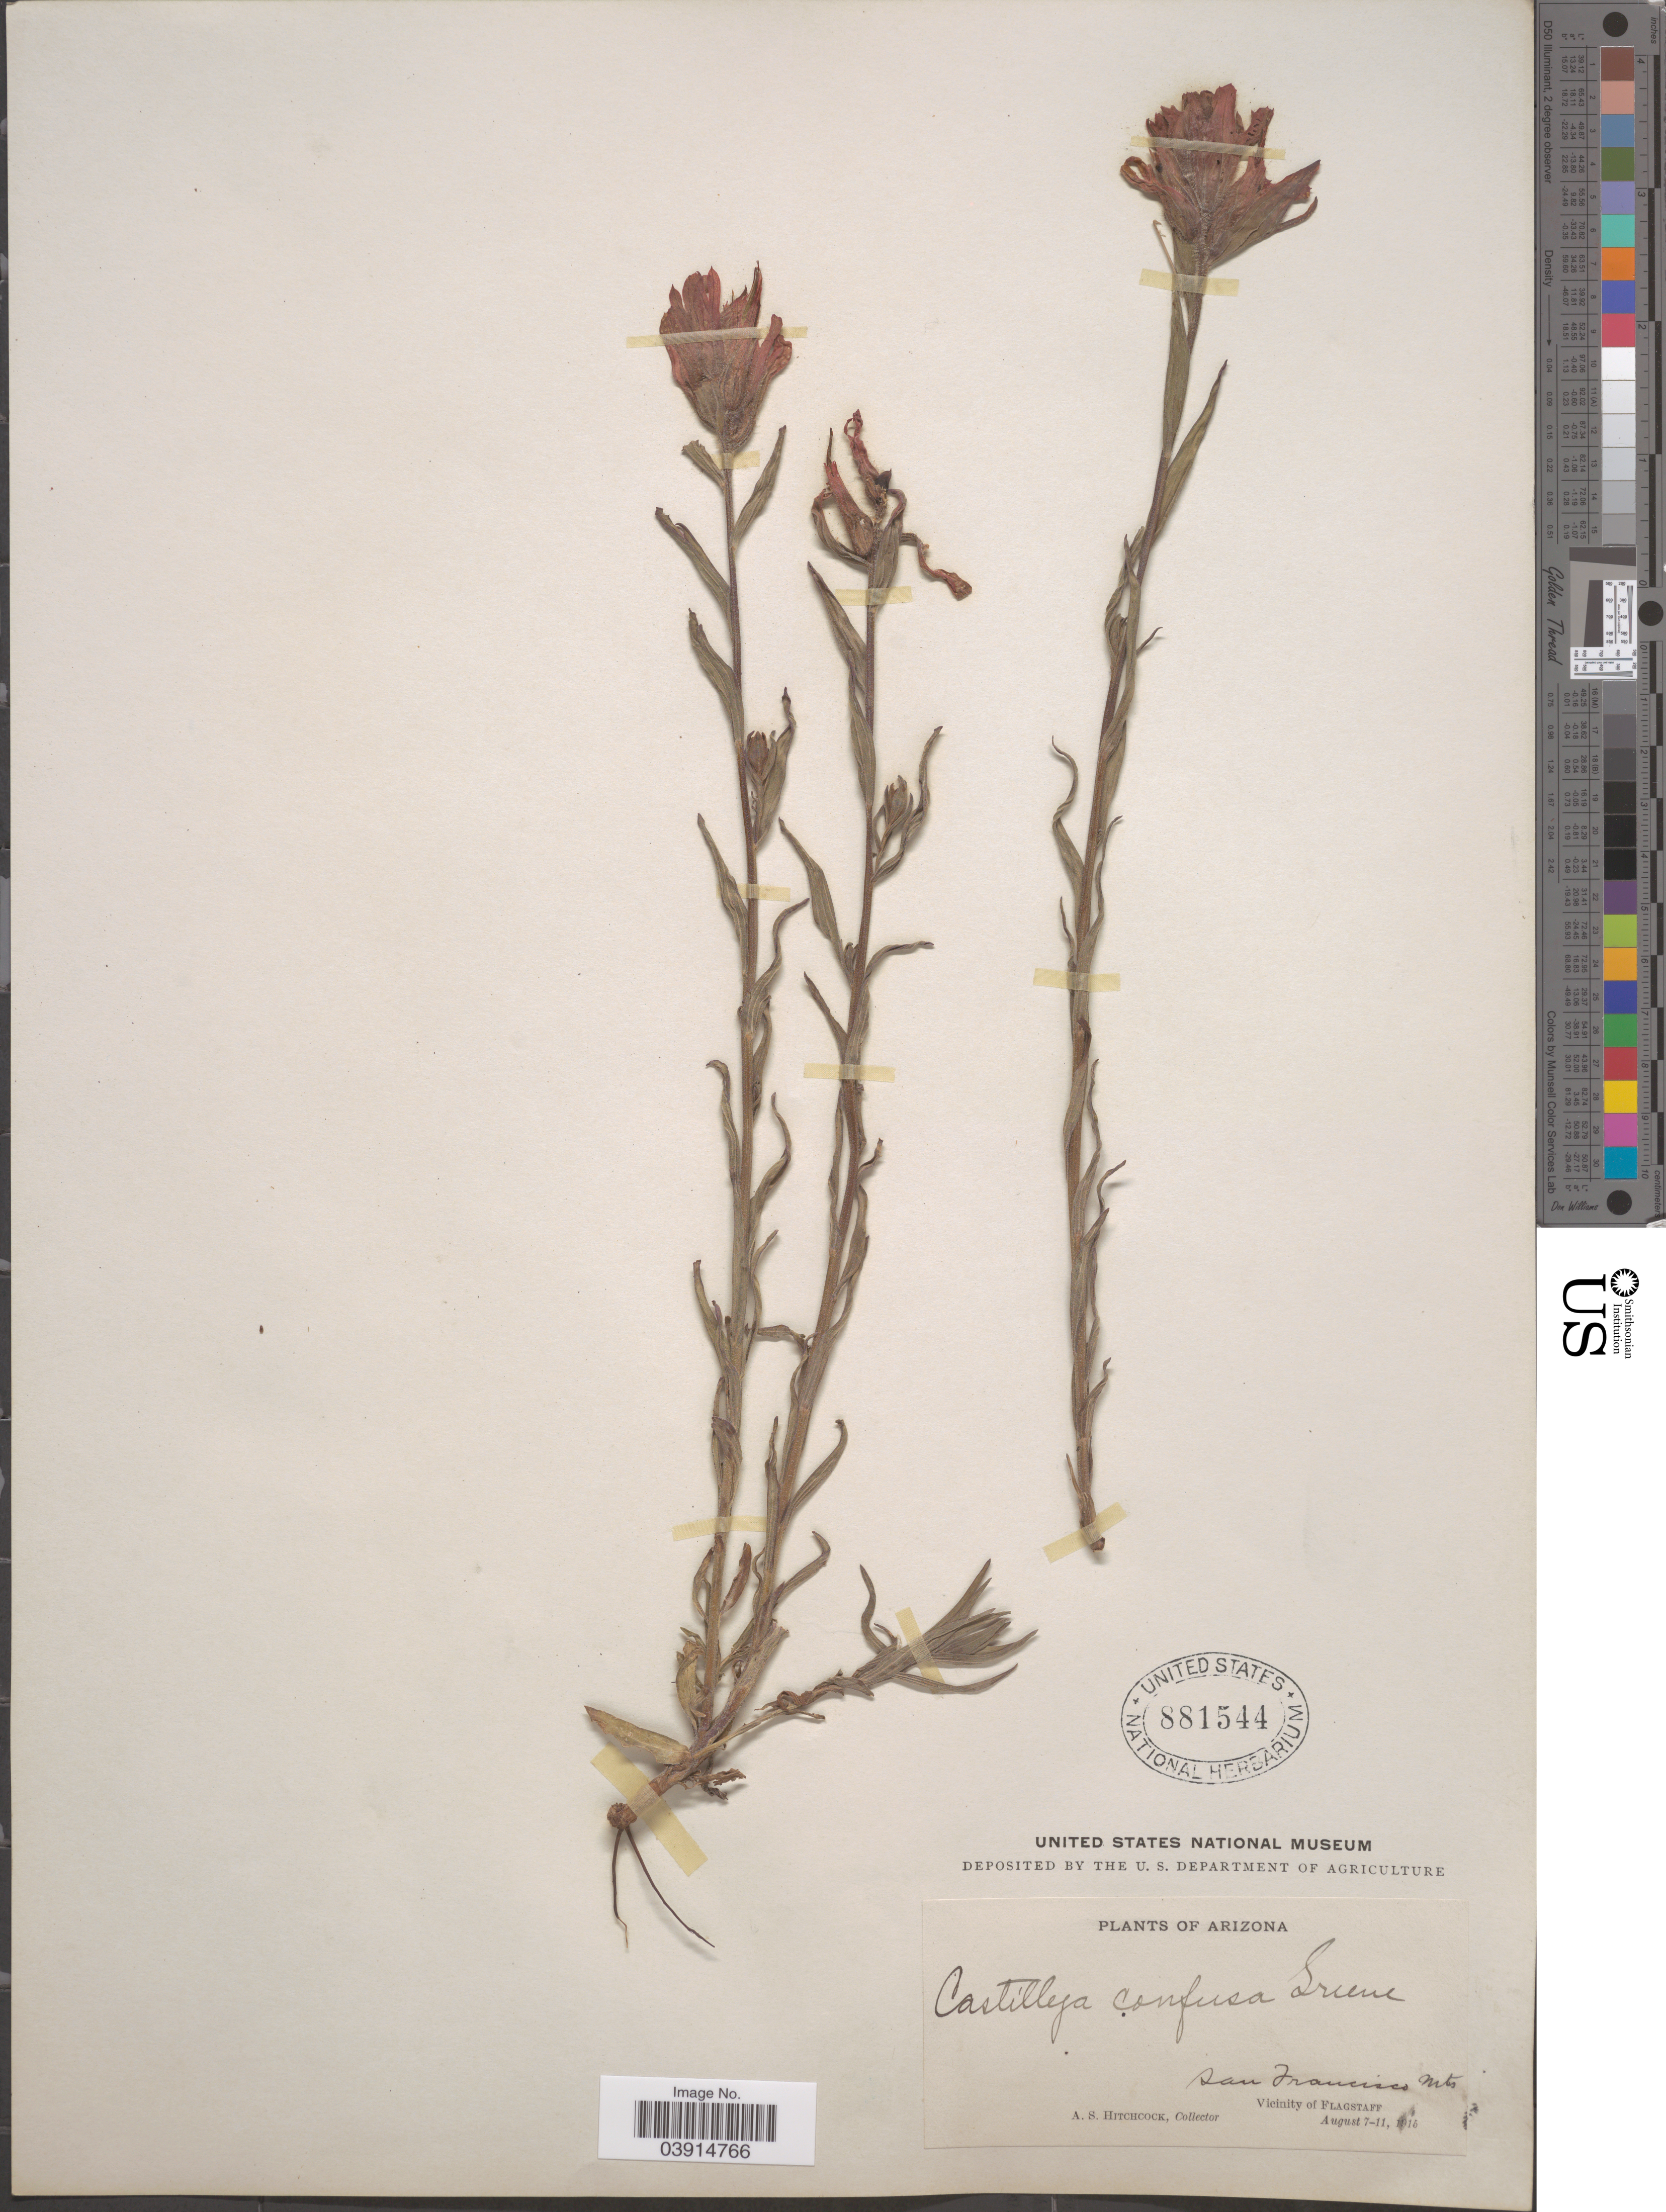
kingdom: Plantae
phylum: Tracheophyta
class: Magnoliopsida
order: Lamiales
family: Orobanchaceae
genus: Castilleja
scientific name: Castilleja sp.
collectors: A. S. Hitchcock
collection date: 1915-08-07/1915-08-11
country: United States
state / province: Arizona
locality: San Francisco Mts. Vicinity of Flagstaff.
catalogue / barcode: US 881544